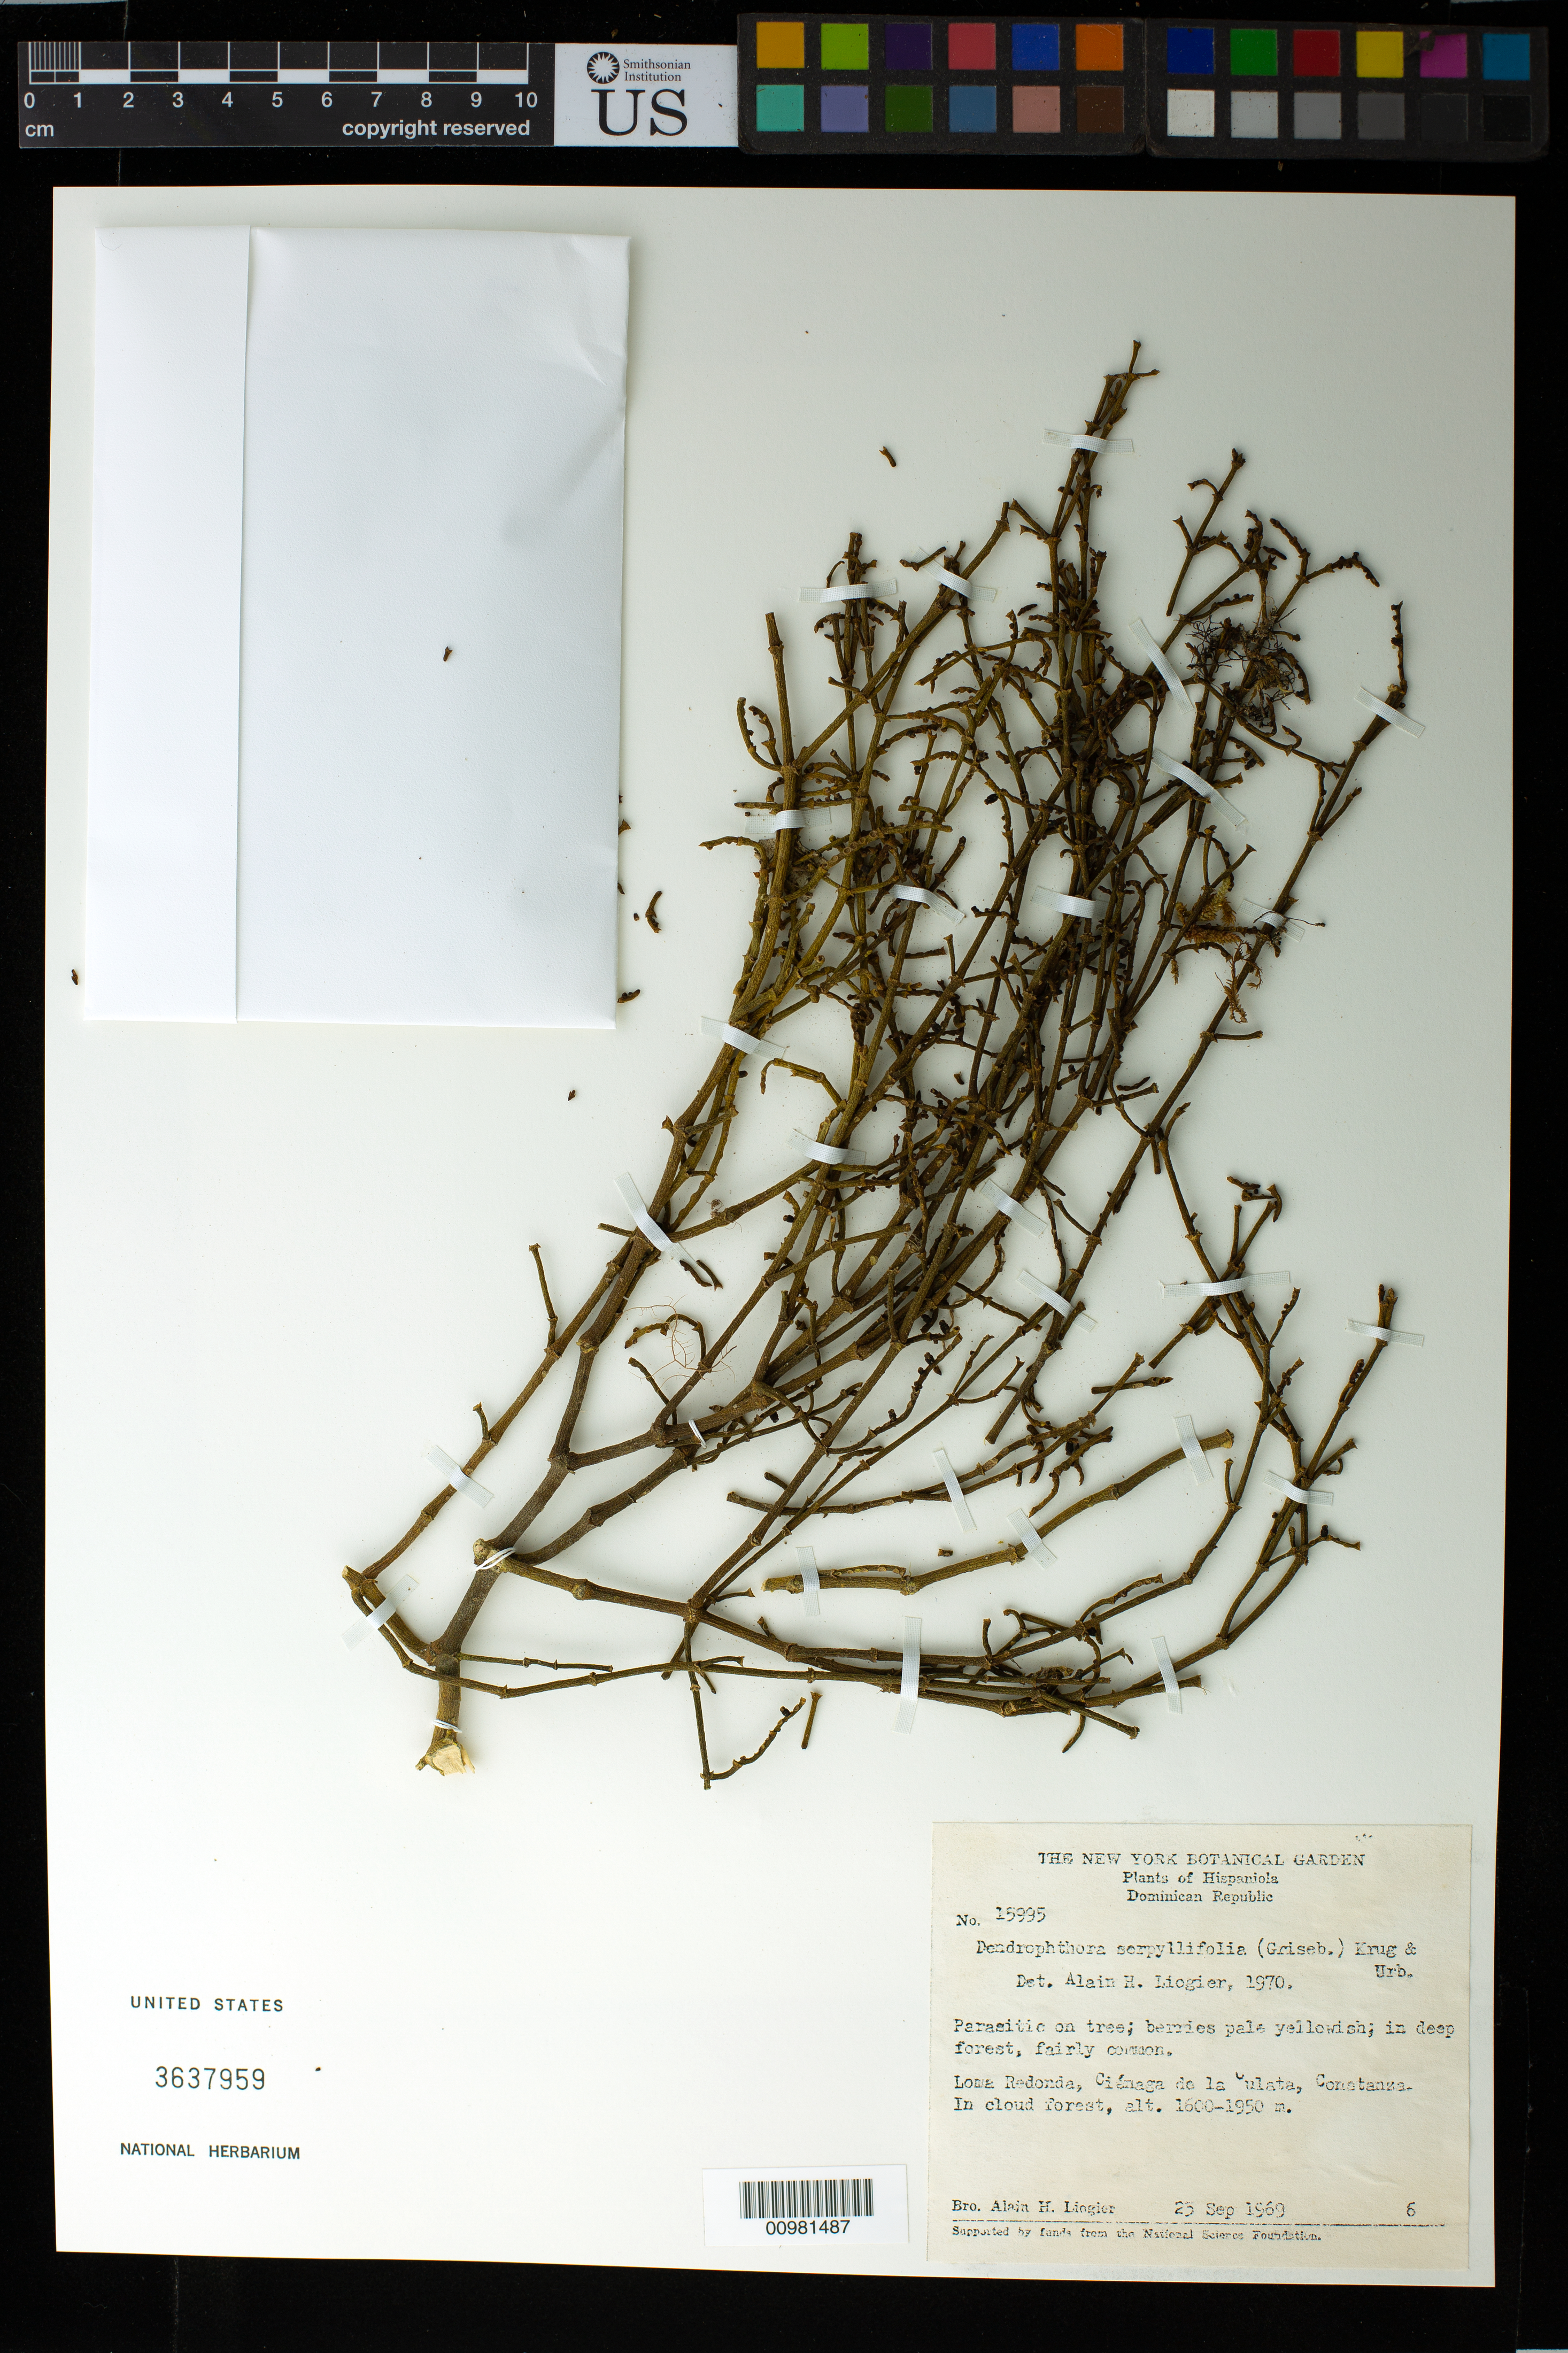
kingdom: Plantae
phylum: Tracheophyta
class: Magnoliopsida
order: Santalales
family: Viscaceae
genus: Dendrophthora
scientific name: Dendrophthora remotiflora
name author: Urb.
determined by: Caraballo-Ortiz, Marcos A., (MISS), University of Mississippi (UNITED STATES)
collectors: A. H. Liogier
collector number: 15995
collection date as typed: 23 Sep 1969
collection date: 1969-09-23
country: Dominican Republic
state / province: La Vega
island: Hispaniola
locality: Loma Redonda, Ciénaga de la Culata, Constanza.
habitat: In cloud forest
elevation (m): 1600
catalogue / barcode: US 3637959